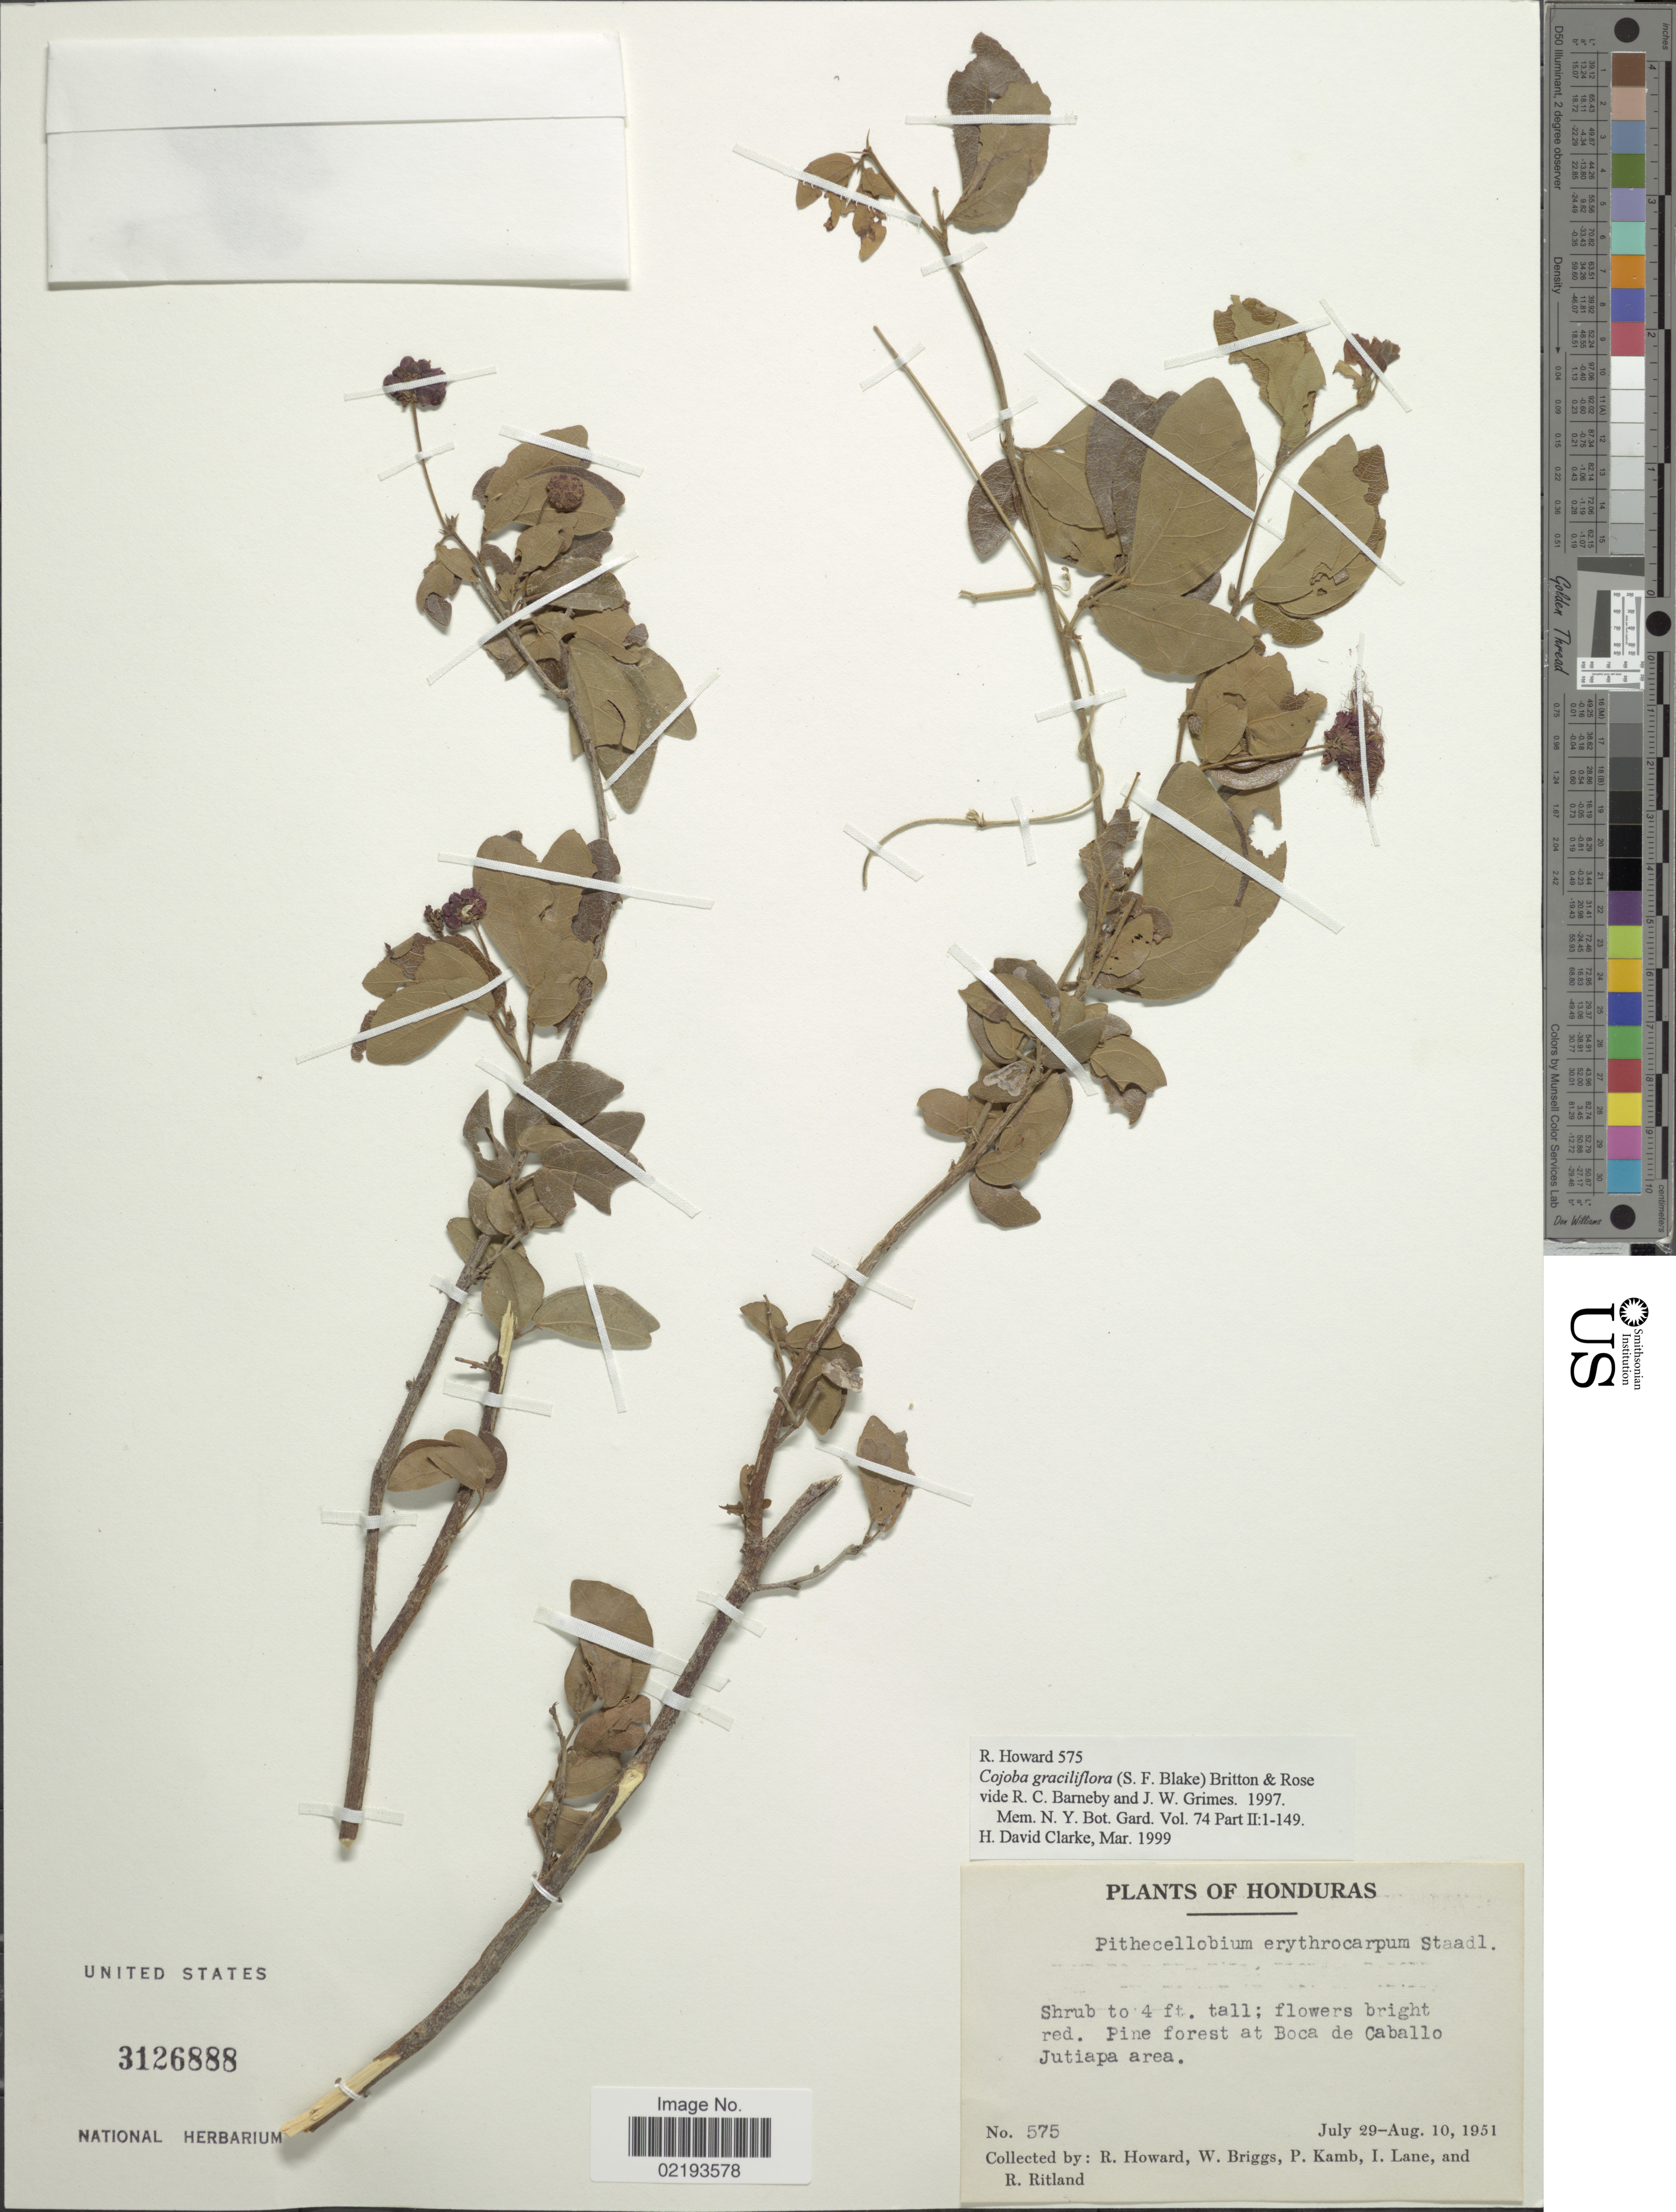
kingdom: Plantae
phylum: Tracheophyta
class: Magnoliopsida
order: Fabales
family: Fabaceae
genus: Cojoba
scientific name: Cojoba graciliflora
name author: (S.F. Blake) Britton & Rose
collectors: R. Howard, W. Briggs, P. Kamb, I. Lane & R. Ritland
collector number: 575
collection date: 1951-07-29/1951-08-10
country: Honduras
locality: Pine forest at Boca de Caballo Jutiapa area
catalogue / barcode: US 3126888